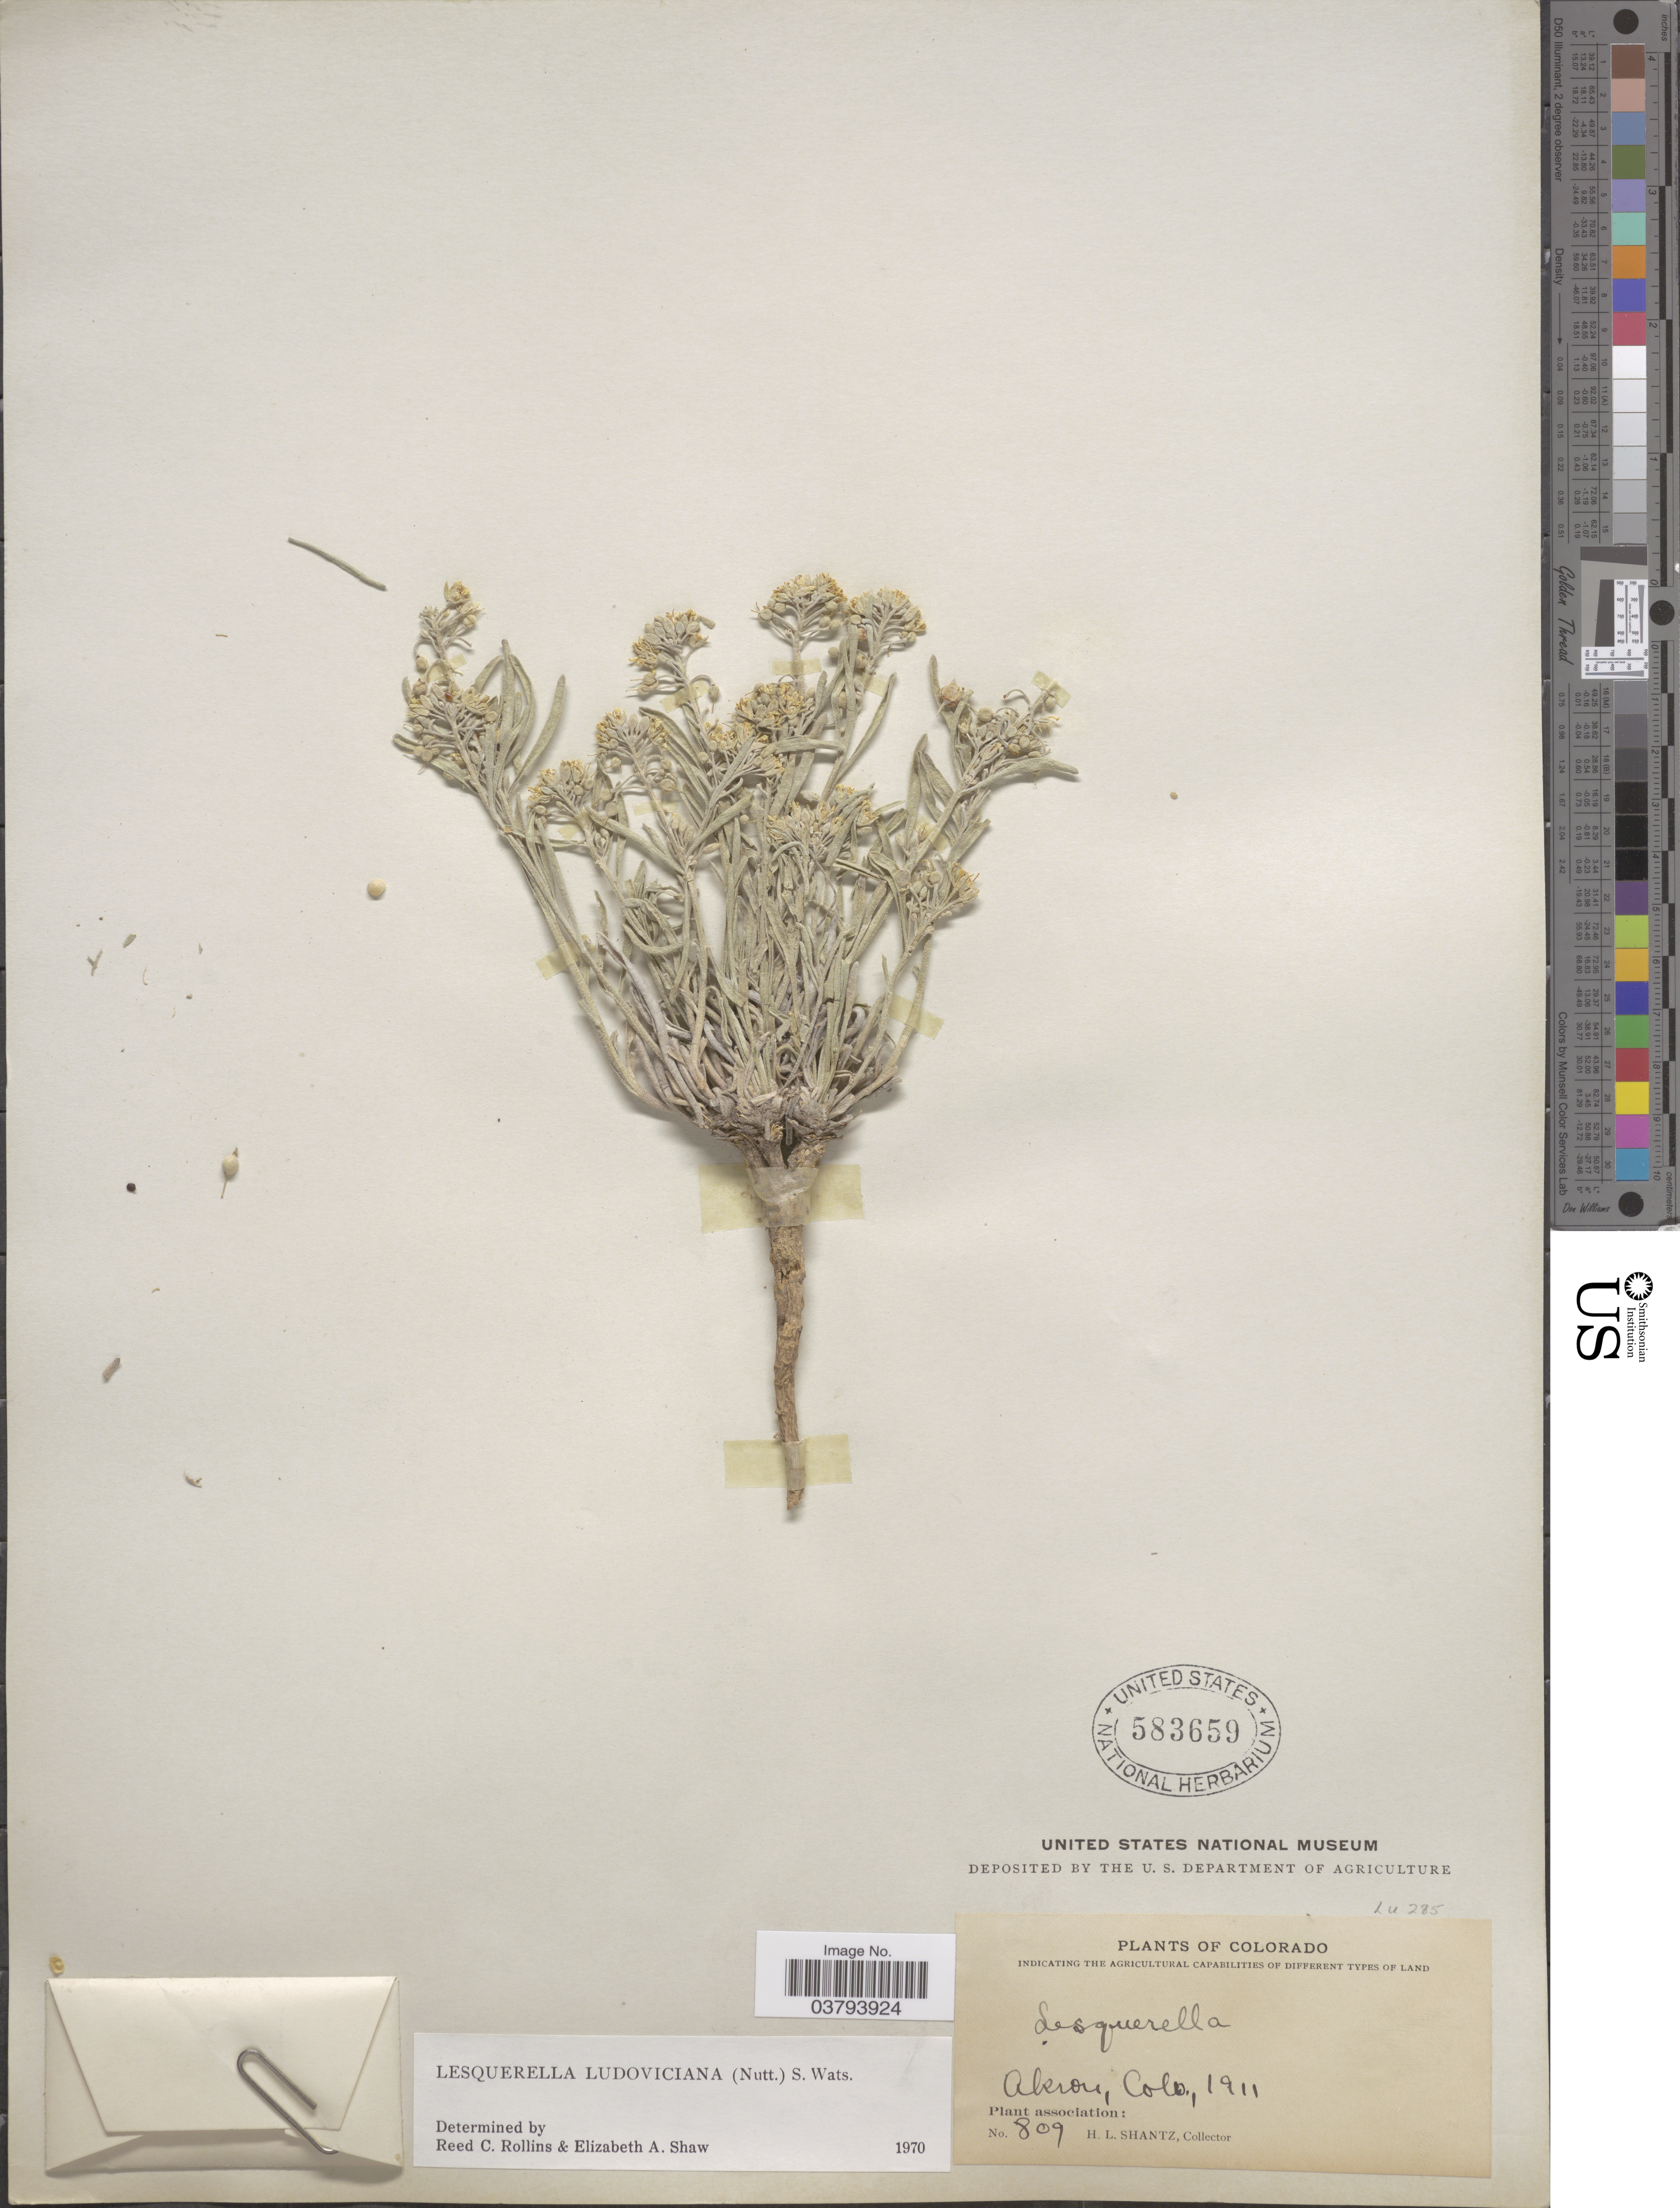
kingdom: Plantae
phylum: Tracheophyta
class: Magnoliopsida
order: Brassicales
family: Brassicaceae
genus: Lesquerella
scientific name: Lesquerella ludoviciana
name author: (Nutt.) S. Watson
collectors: H. Shantz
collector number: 809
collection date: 1911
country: United States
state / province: Colorado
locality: Akron.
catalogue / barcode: US 583659